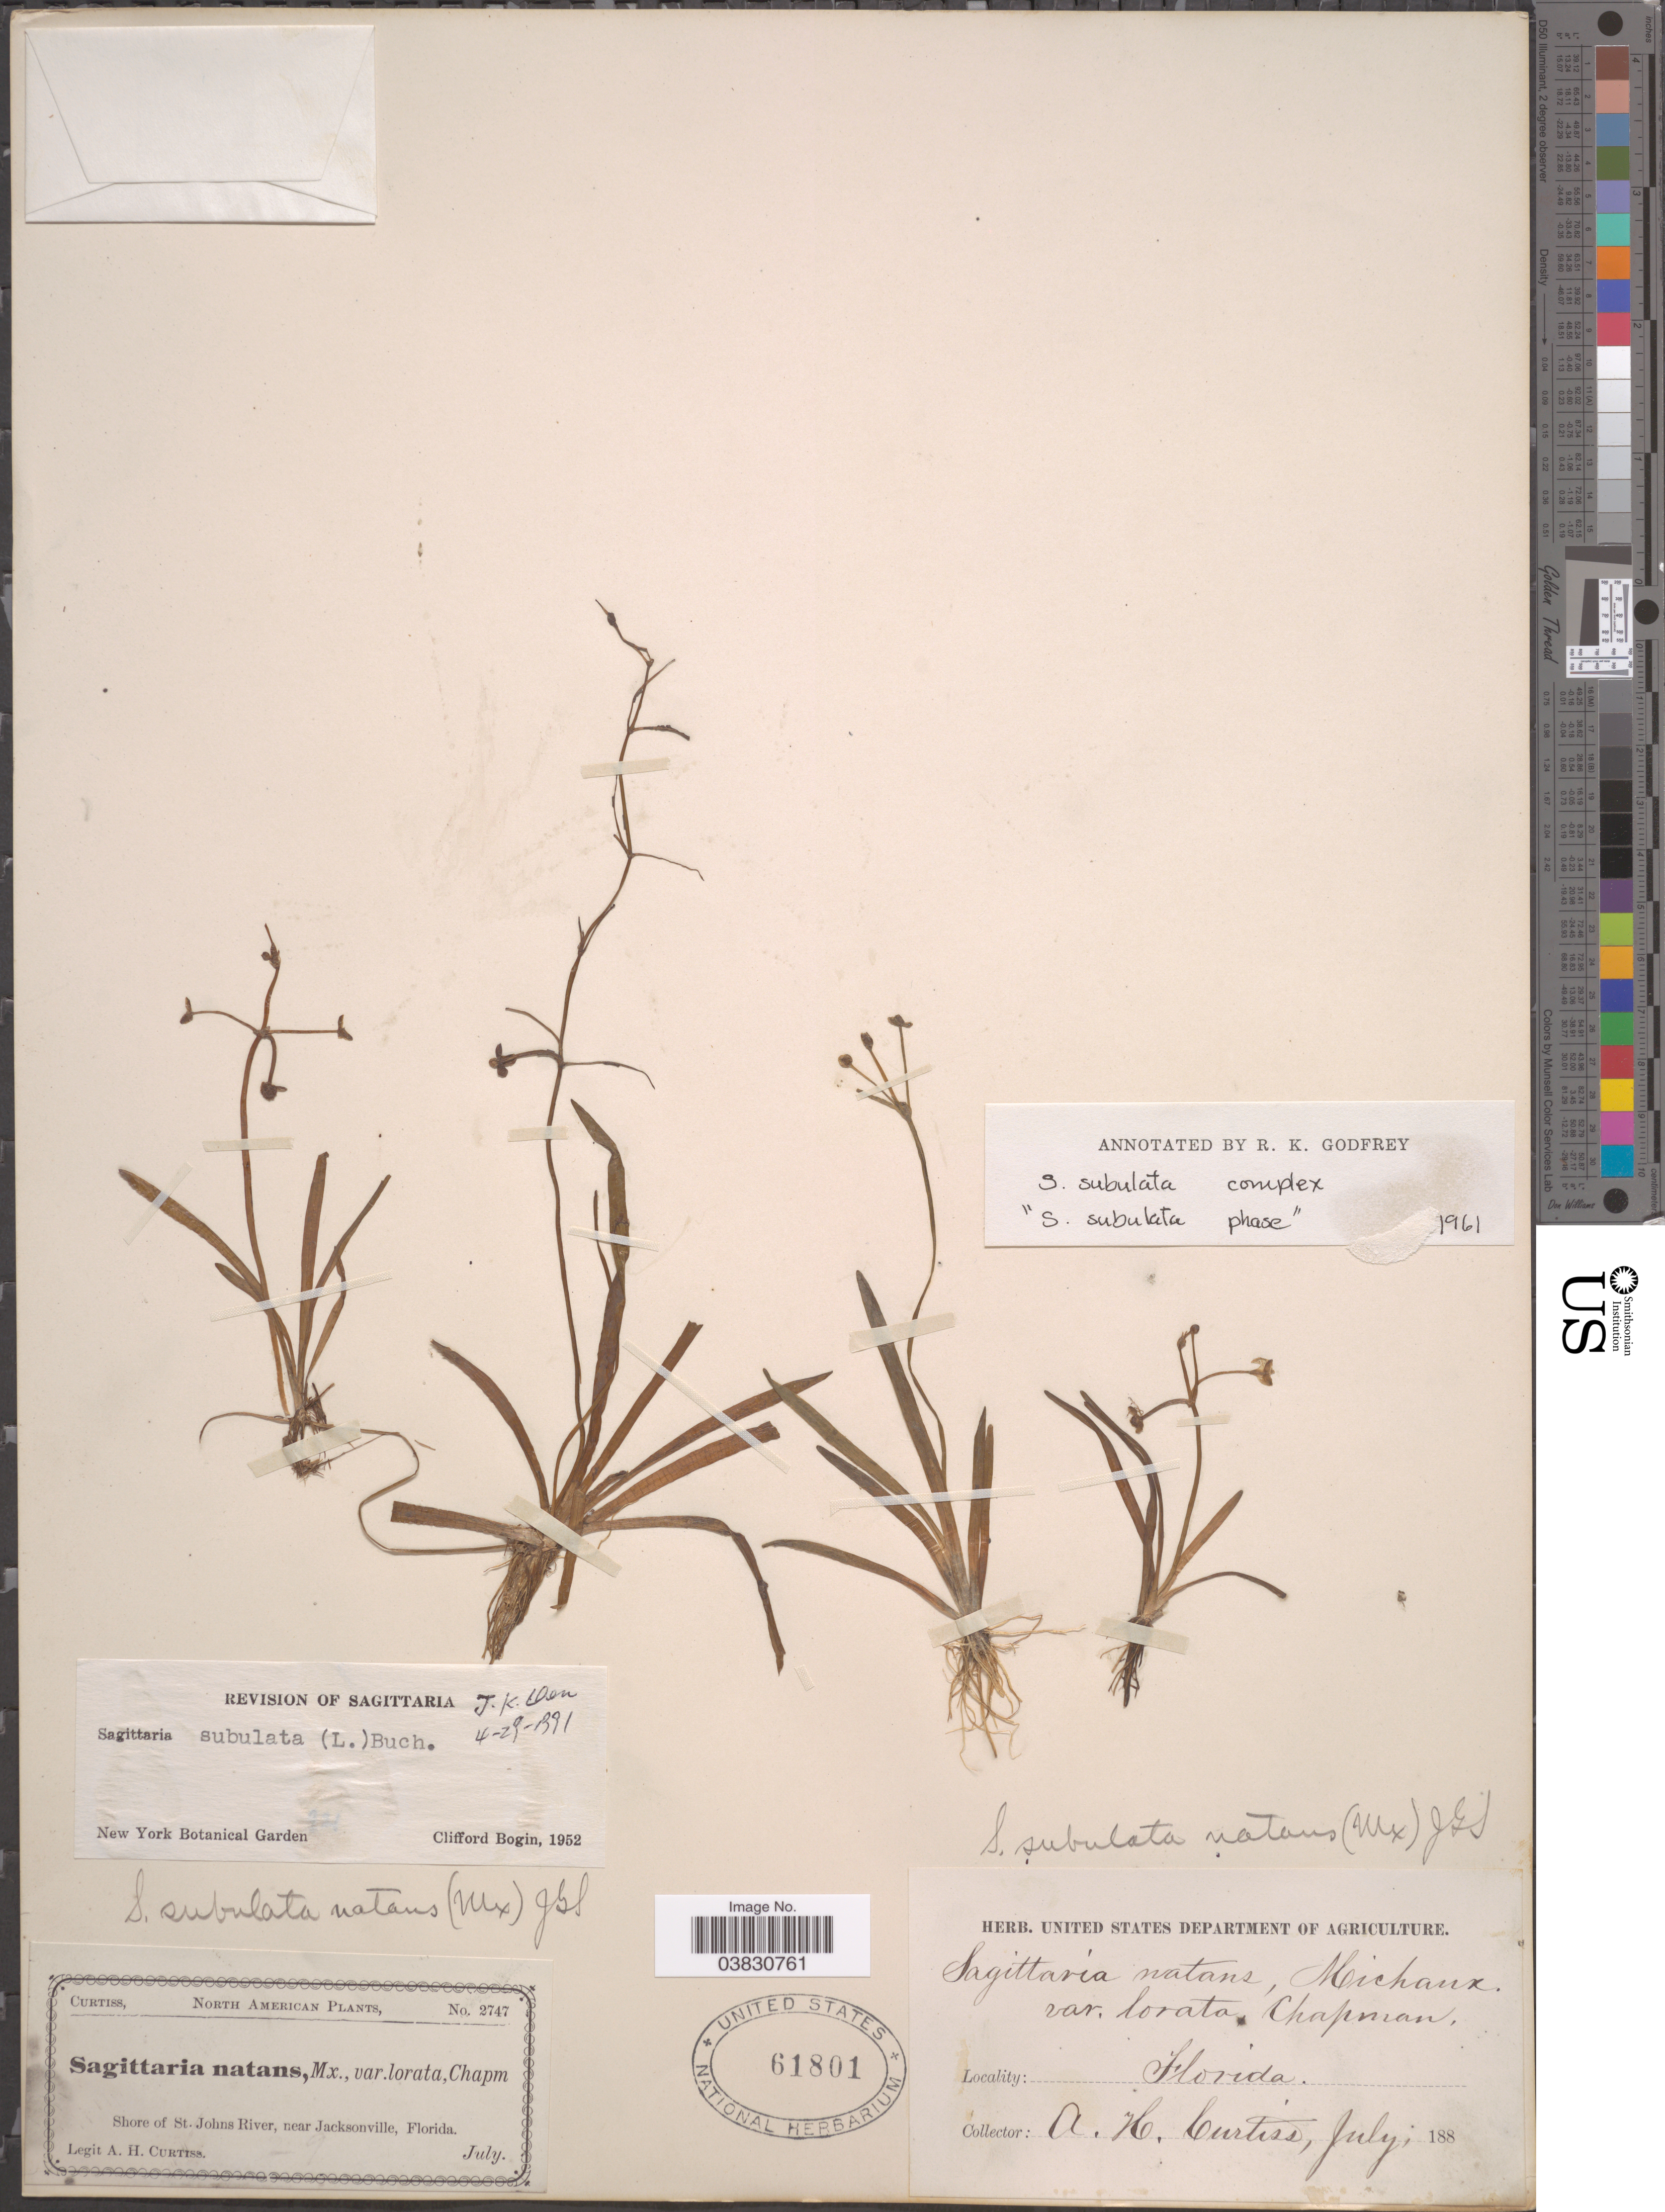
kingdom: Plantae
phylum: Tracheophyta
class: Liliopsida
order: Alismatales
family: Alismataceae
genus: Sagittaria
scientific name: Sagittaria subulata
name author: (L.) Buchenau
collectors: A. H. Curtiss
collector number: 2747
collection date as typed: July 188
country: United States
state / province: Florida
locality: Shore of St. Johns River, near Jacksonville.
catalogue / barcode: US 61801